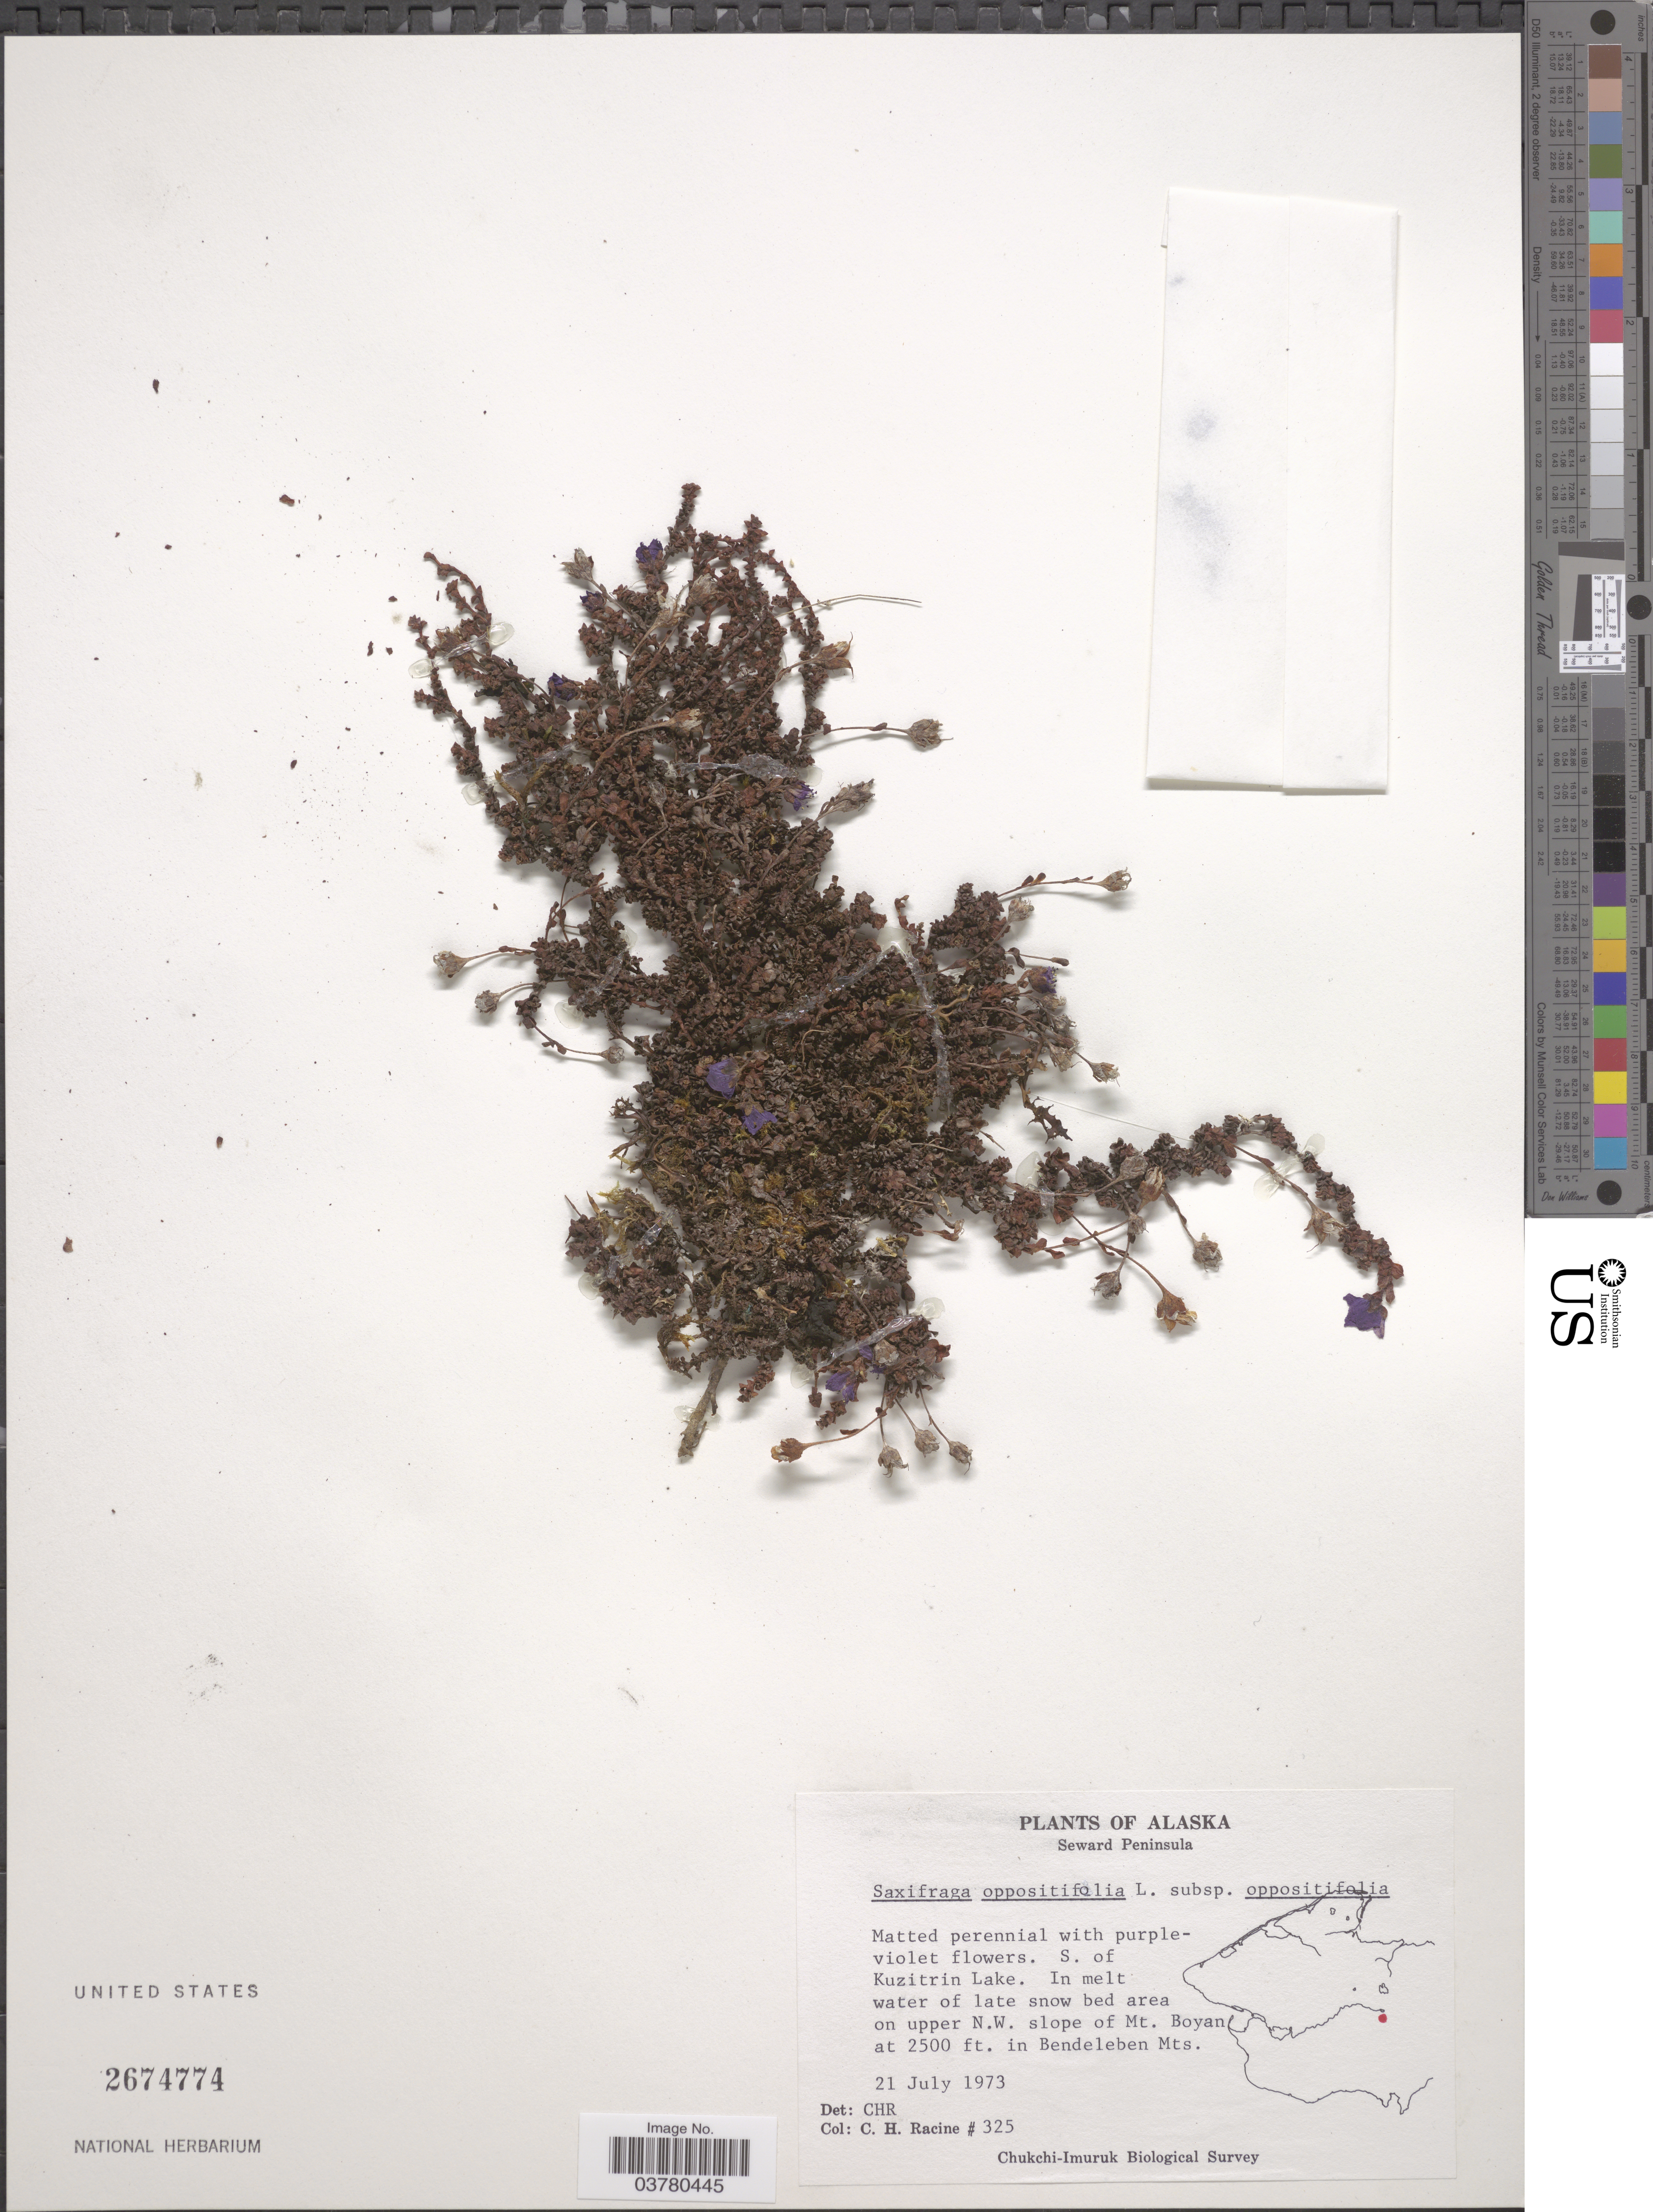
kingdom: Plantae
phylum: Tracheophyta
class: Magnoliopsida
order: Saxifragales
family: Saxifragaceae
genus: Saxifraga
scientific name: Saxifraga oppositifolia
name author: L.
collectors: C. Racine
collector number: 325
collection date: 1973-07-21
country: United States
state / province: Alaska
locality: Seward Peninsula. S. of Kuzitrin Lake. In melt water of late snow bed area on upper N.W. slope of Mt. Boyan in Bendeleben Mts. Chukchi-Imuruk Biological Survey.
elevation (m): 762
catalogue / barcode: US 2674774